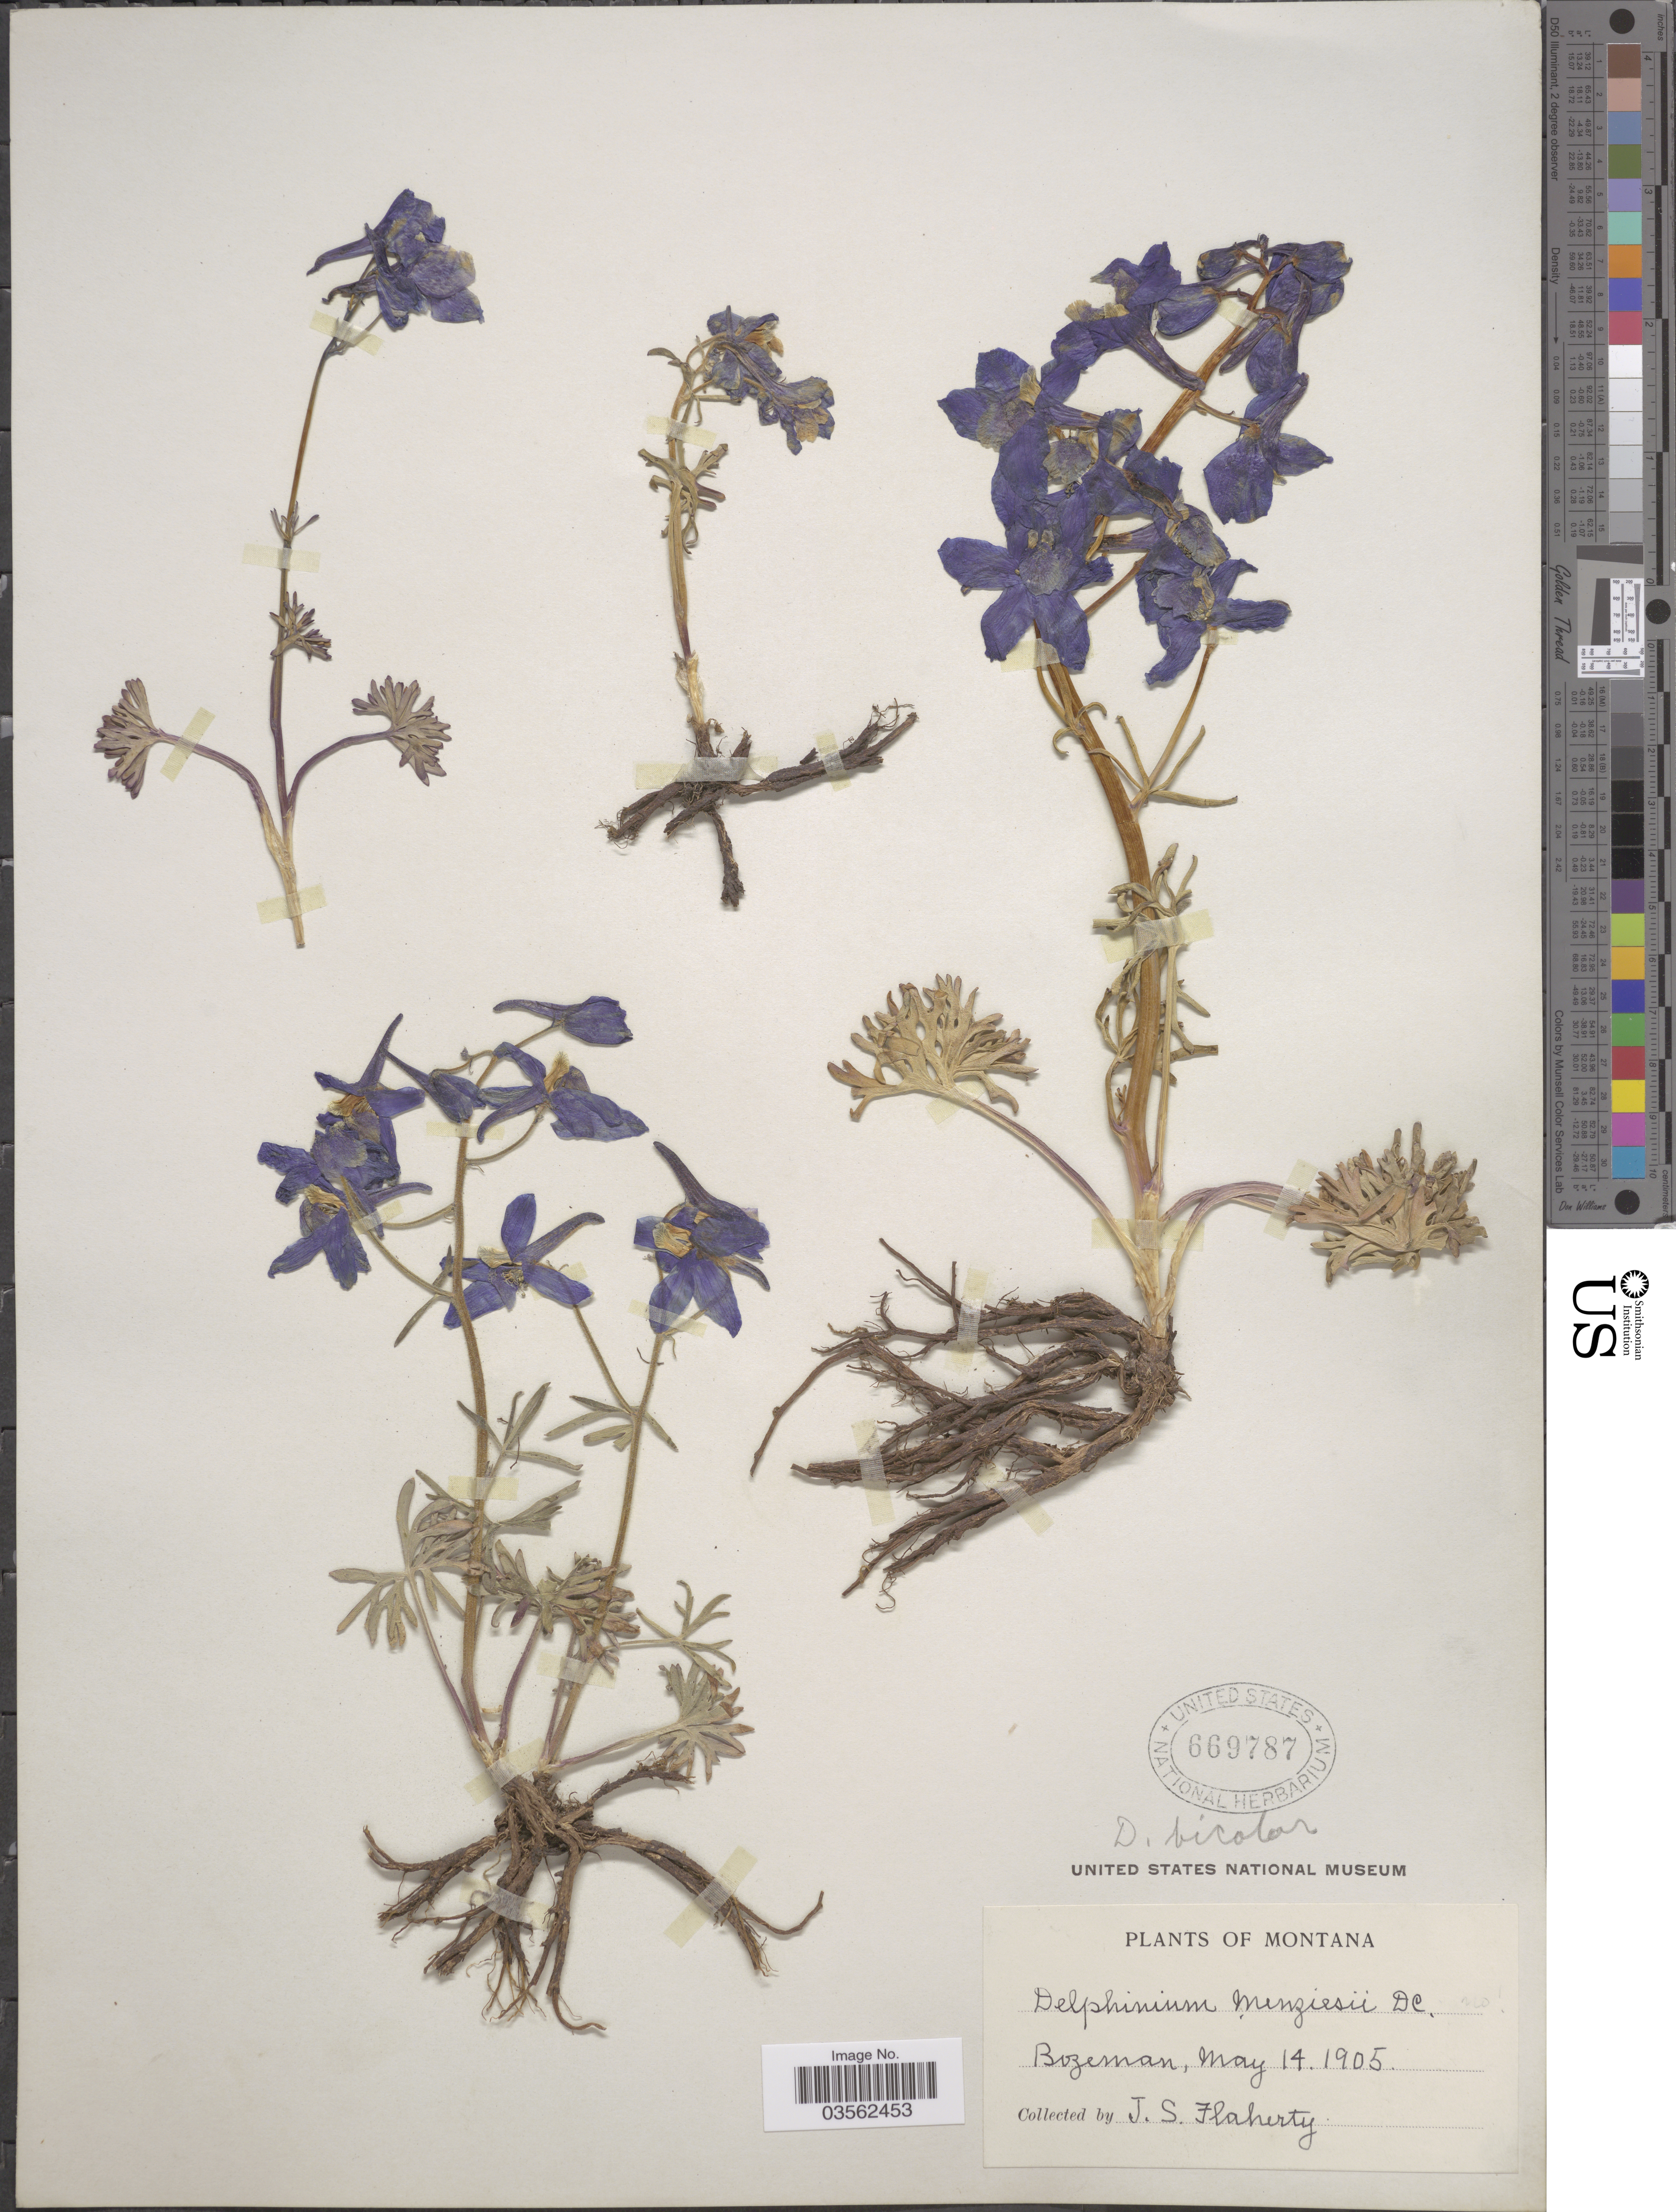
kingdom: Plantae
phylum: Tracheophyta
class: Magnoliopsida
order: Ranunculales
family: Ranunculaceae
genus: Delphinium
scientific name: Delphinium bicolor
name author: Nutt.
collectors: J. Flaherty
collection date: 1905-05-14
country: United States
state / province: Montana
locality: Bozeman.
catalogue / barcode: US 669787